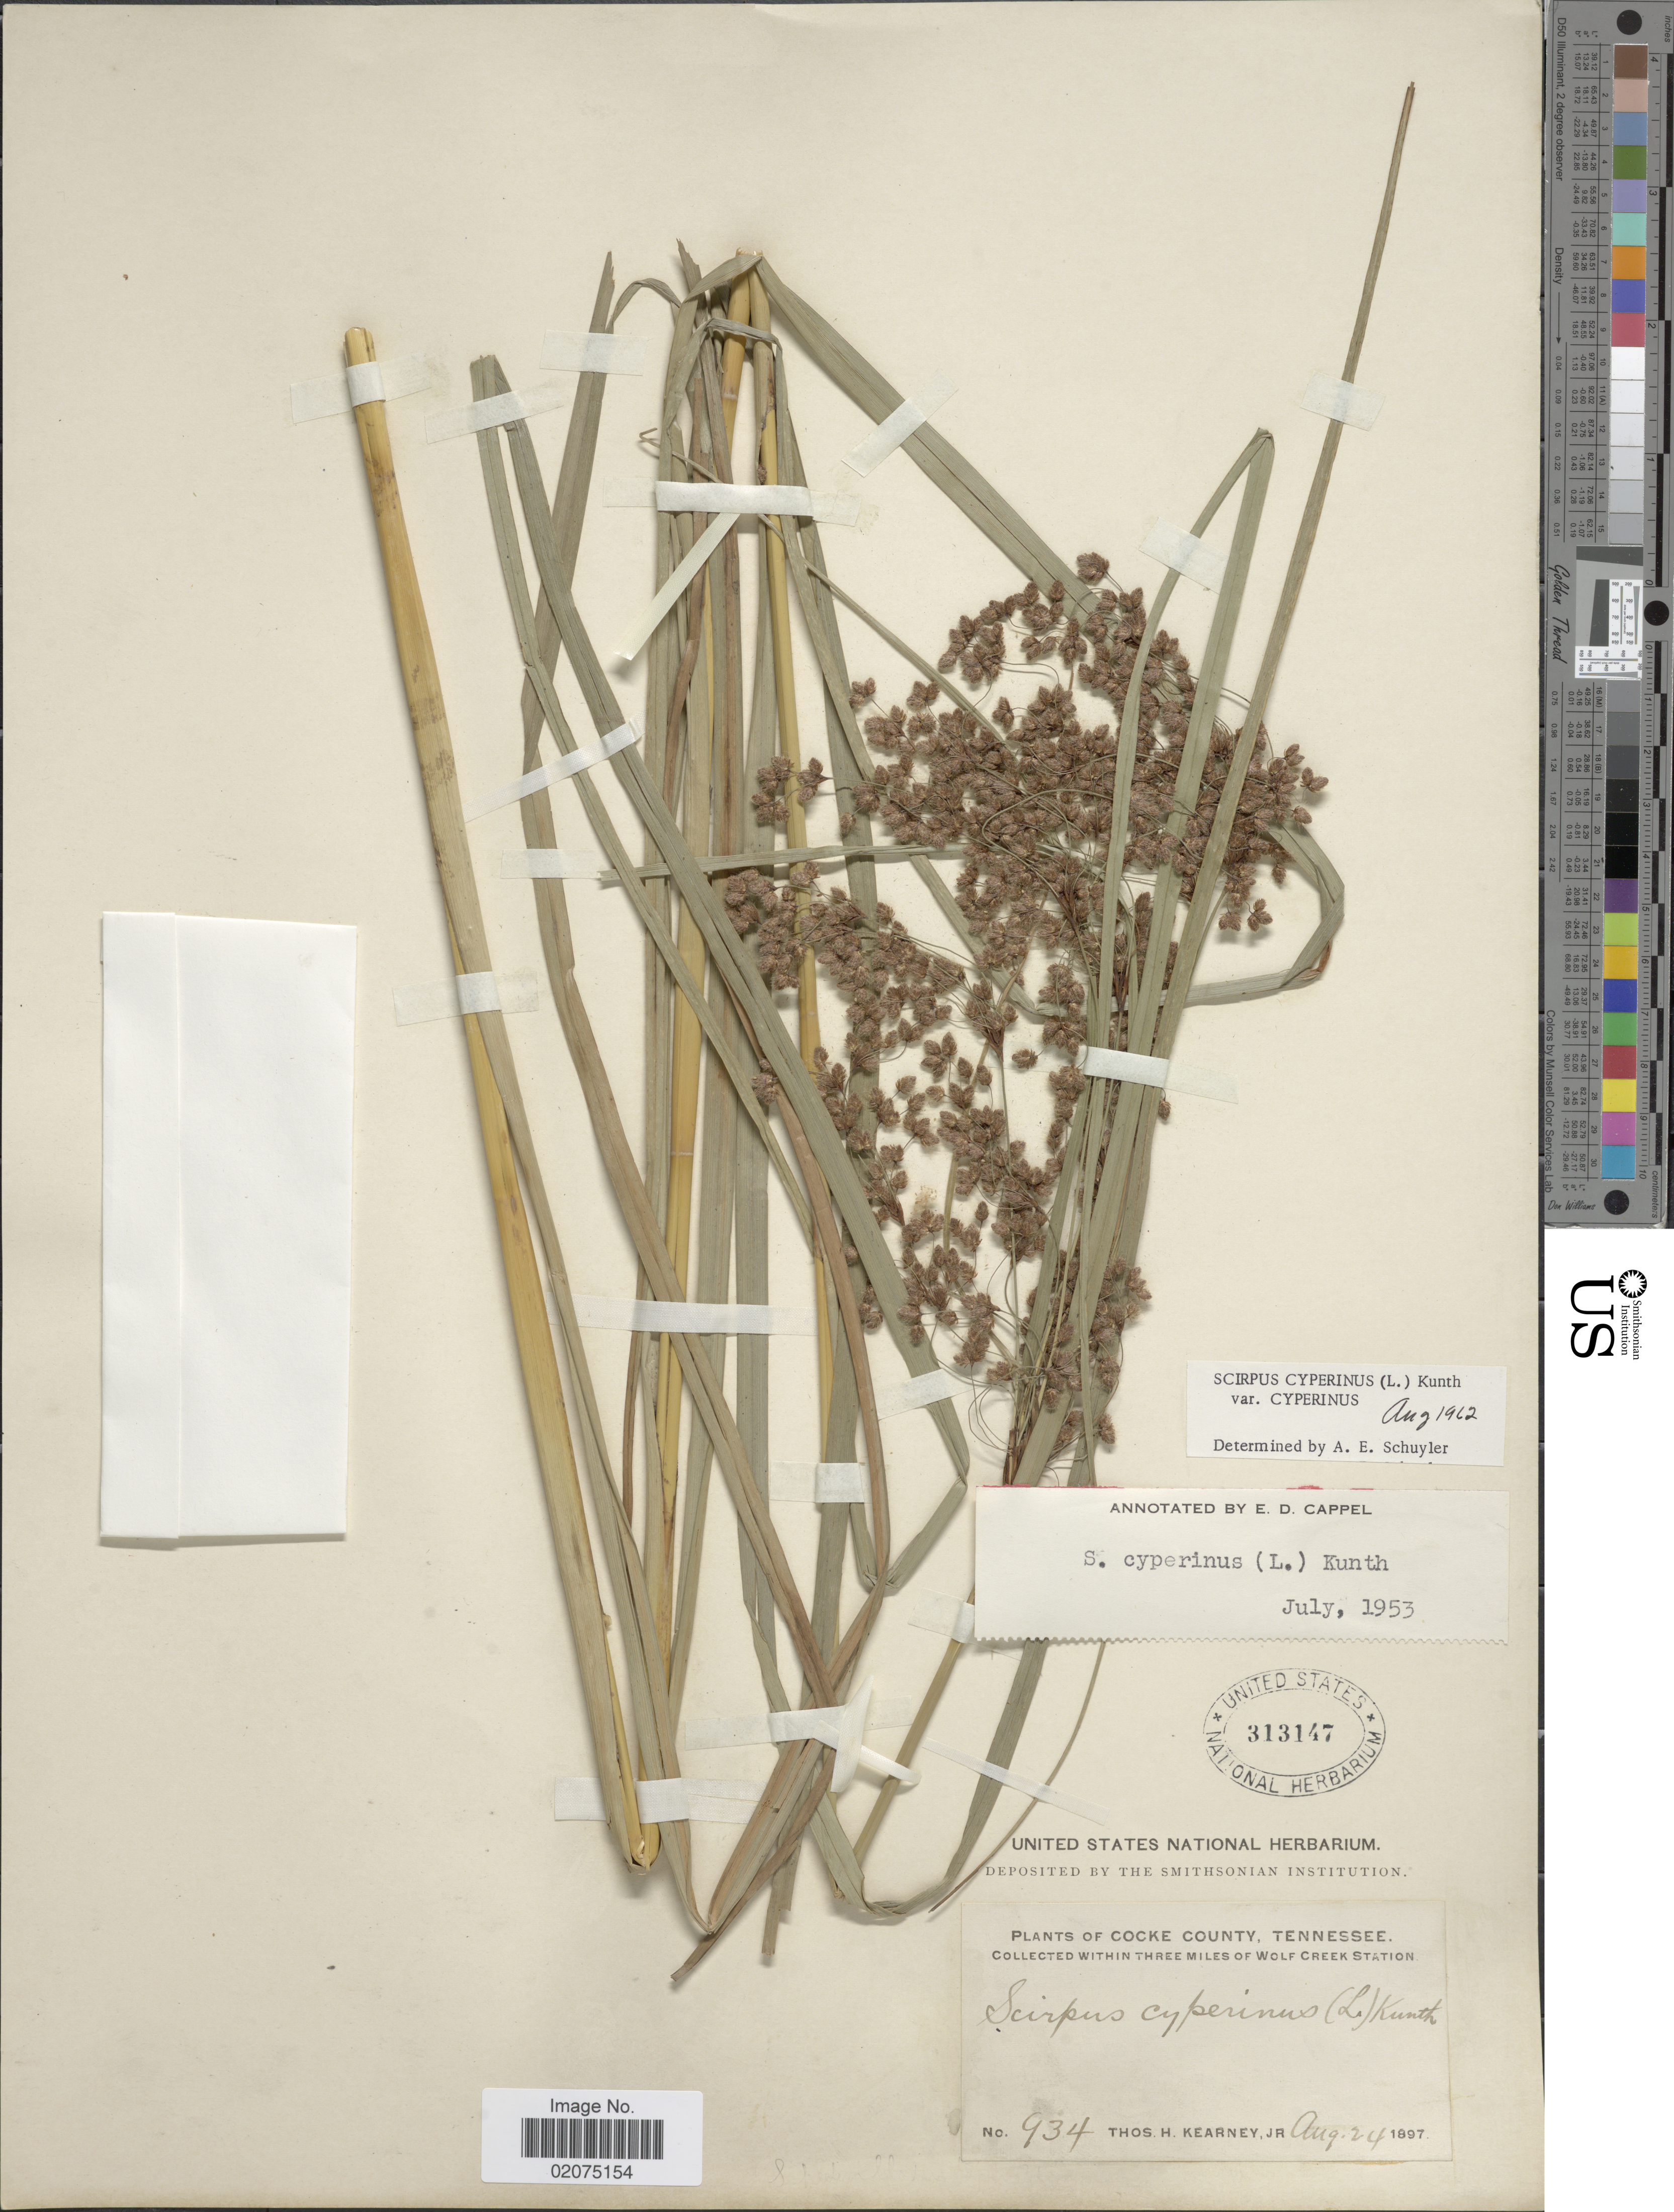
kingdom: Plantae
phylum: Tracheophyta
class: Liliopsida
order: Poales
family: Cyperaceae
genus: Scirpus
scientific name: Scirpus cyperinus (L.) Kunth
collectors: T. H. Kearney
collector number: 934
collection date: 1897-08-24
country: United States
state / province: Tennessee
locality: Cocke County, within three miles of Wolf Creek Station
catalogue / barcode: US 313147